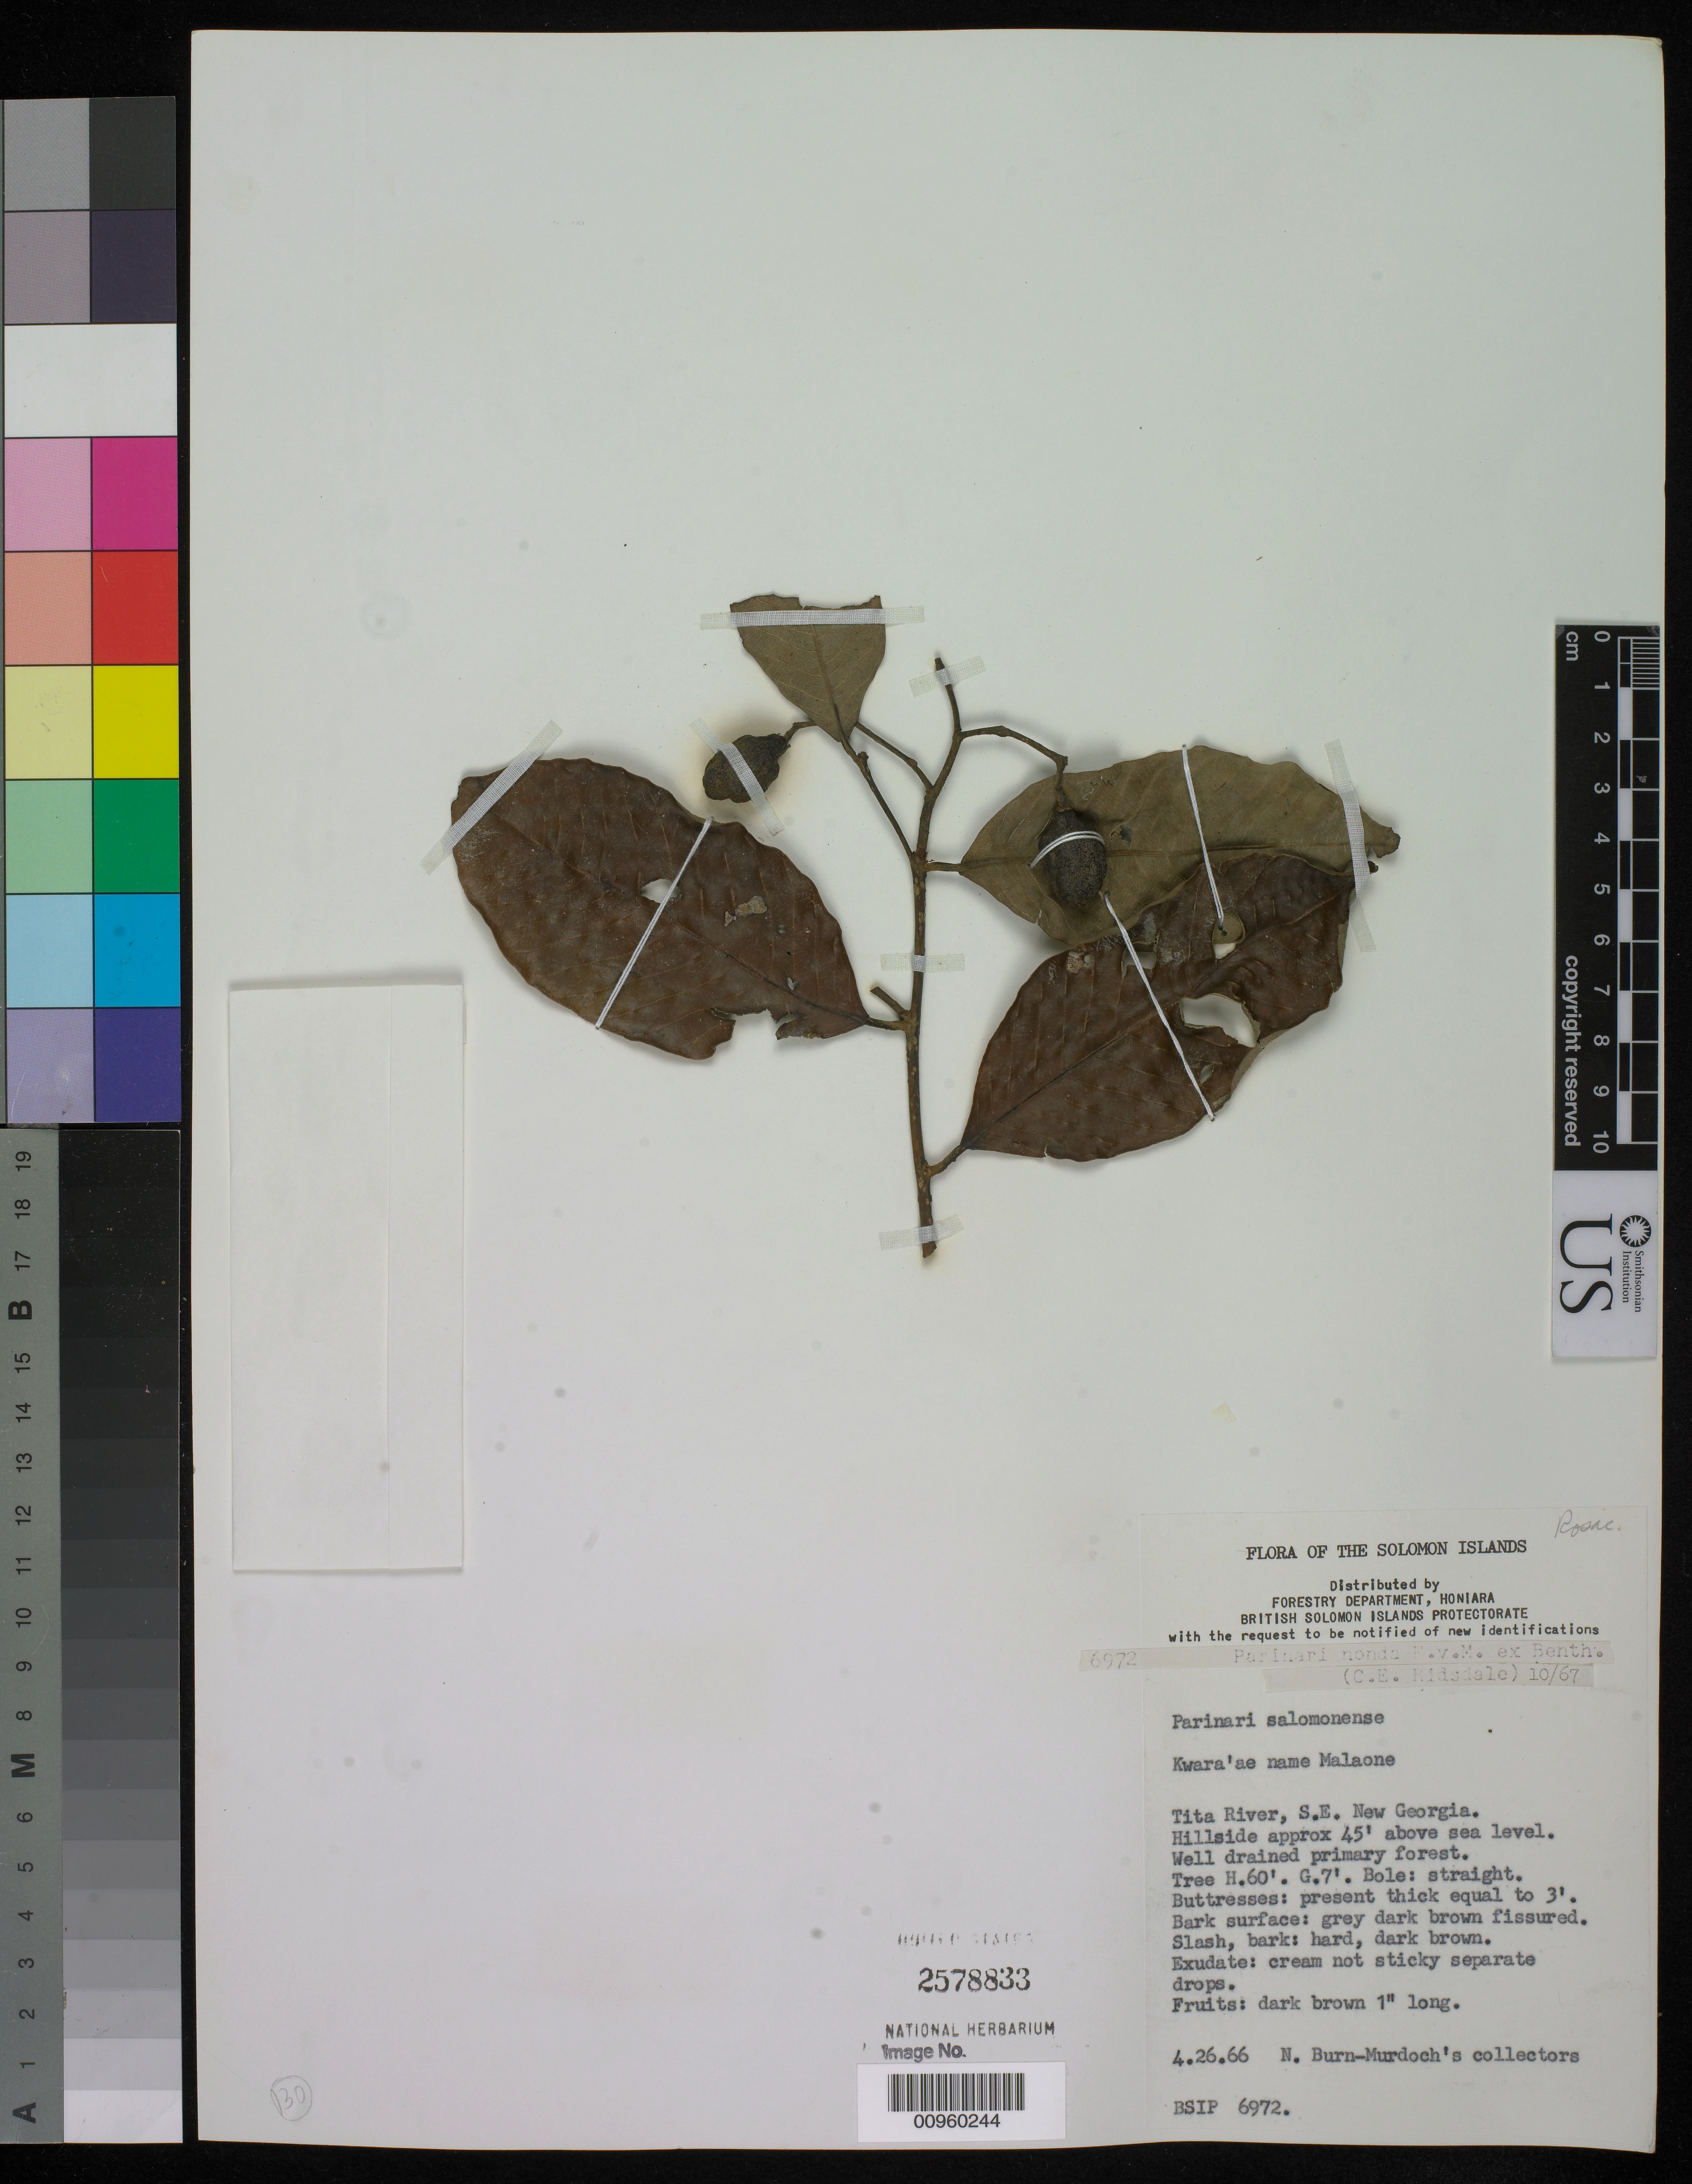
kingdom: Plantae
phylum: Tracheophyta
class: Magnoliopsida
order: Malpighiales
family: Chrysobalanaceae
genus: Parinari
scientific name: Parinari nonda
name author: F. Muell. ex Benth.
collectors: N. Burn-Murdoch's collectors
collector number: BSIP 6972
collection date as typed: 26 Apr 1966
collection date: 1966-04-26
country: Solomon Islands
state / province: Western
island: New Georgia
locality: Tita river, SE new georgia. Hillside, well drained primary forest.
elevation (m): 14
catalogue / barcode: US 2578833